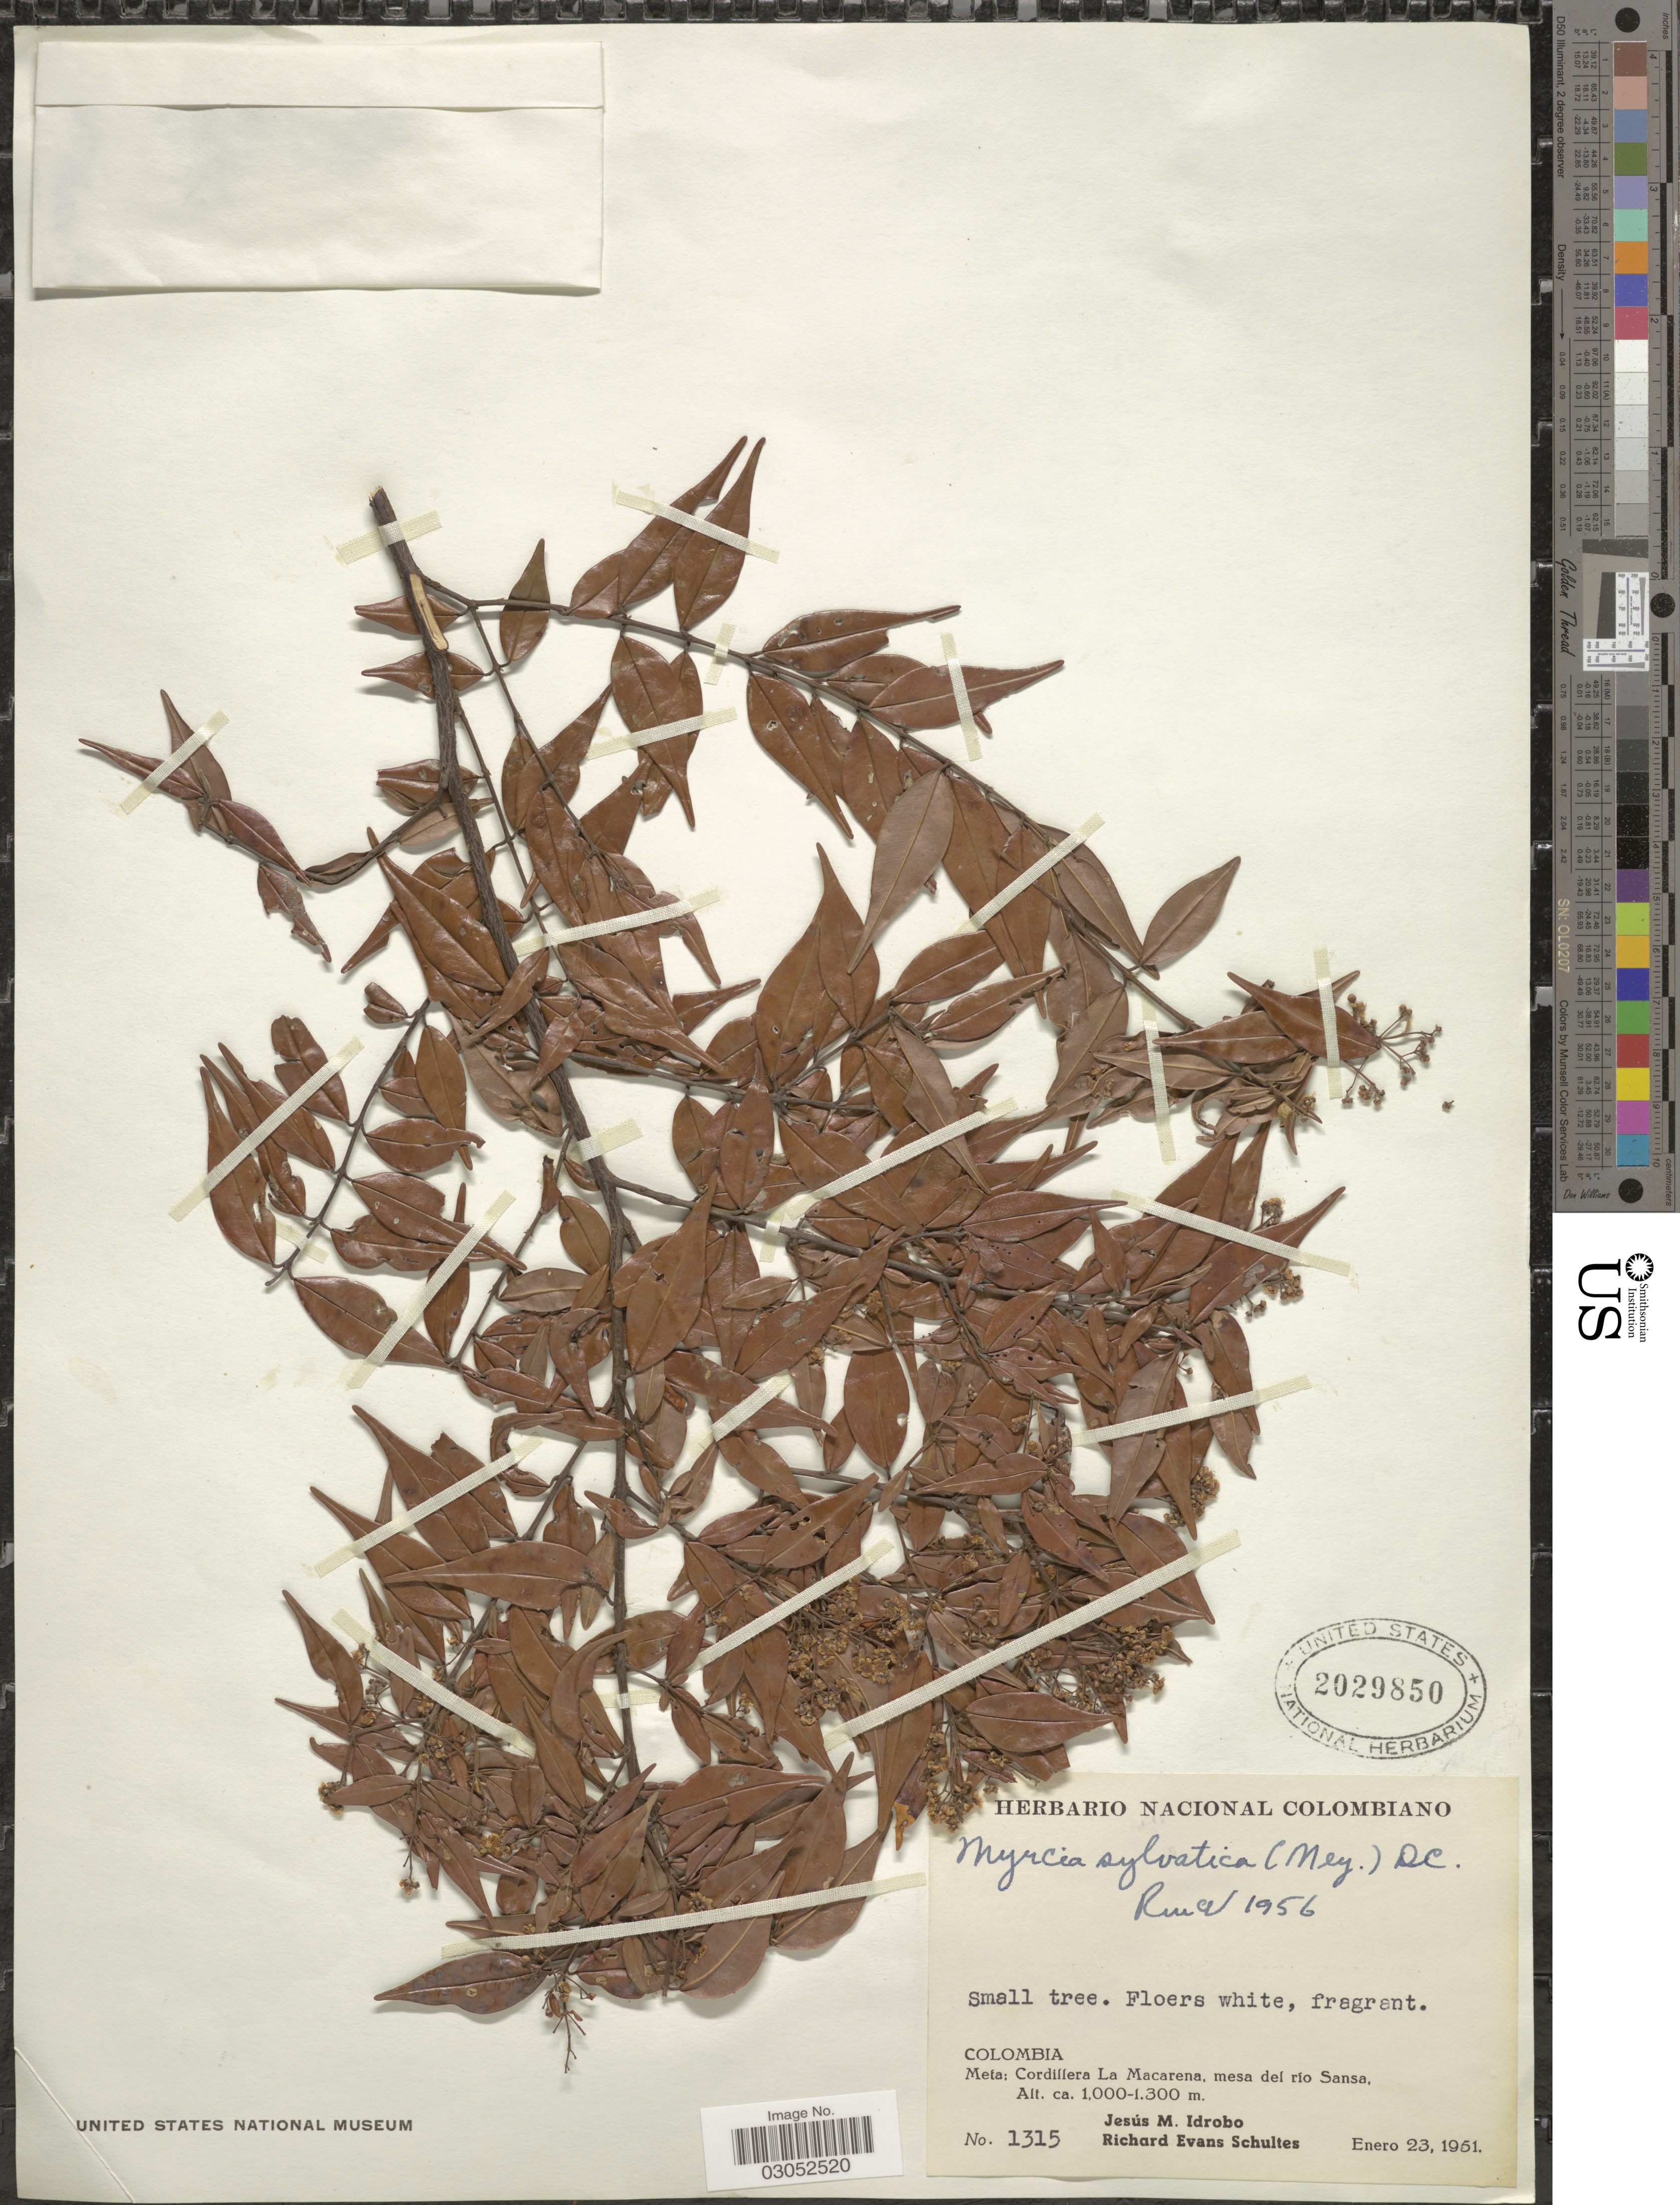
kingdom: Plantae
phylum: Tracheophyta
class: Magnoliopsida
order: Myrtales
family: Myrtaceae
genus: Myrcia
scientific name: Myrcia sylvatica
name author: (G. Mey.) DC.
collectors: J. M. Idrobo & R. E. Schultes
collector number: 1315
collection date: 1951-01-23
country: Colombia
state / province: Meta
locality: Meta: Cordillera La Macarena, mesa del río Sansa.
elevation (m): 1000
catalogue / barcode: US 2029850